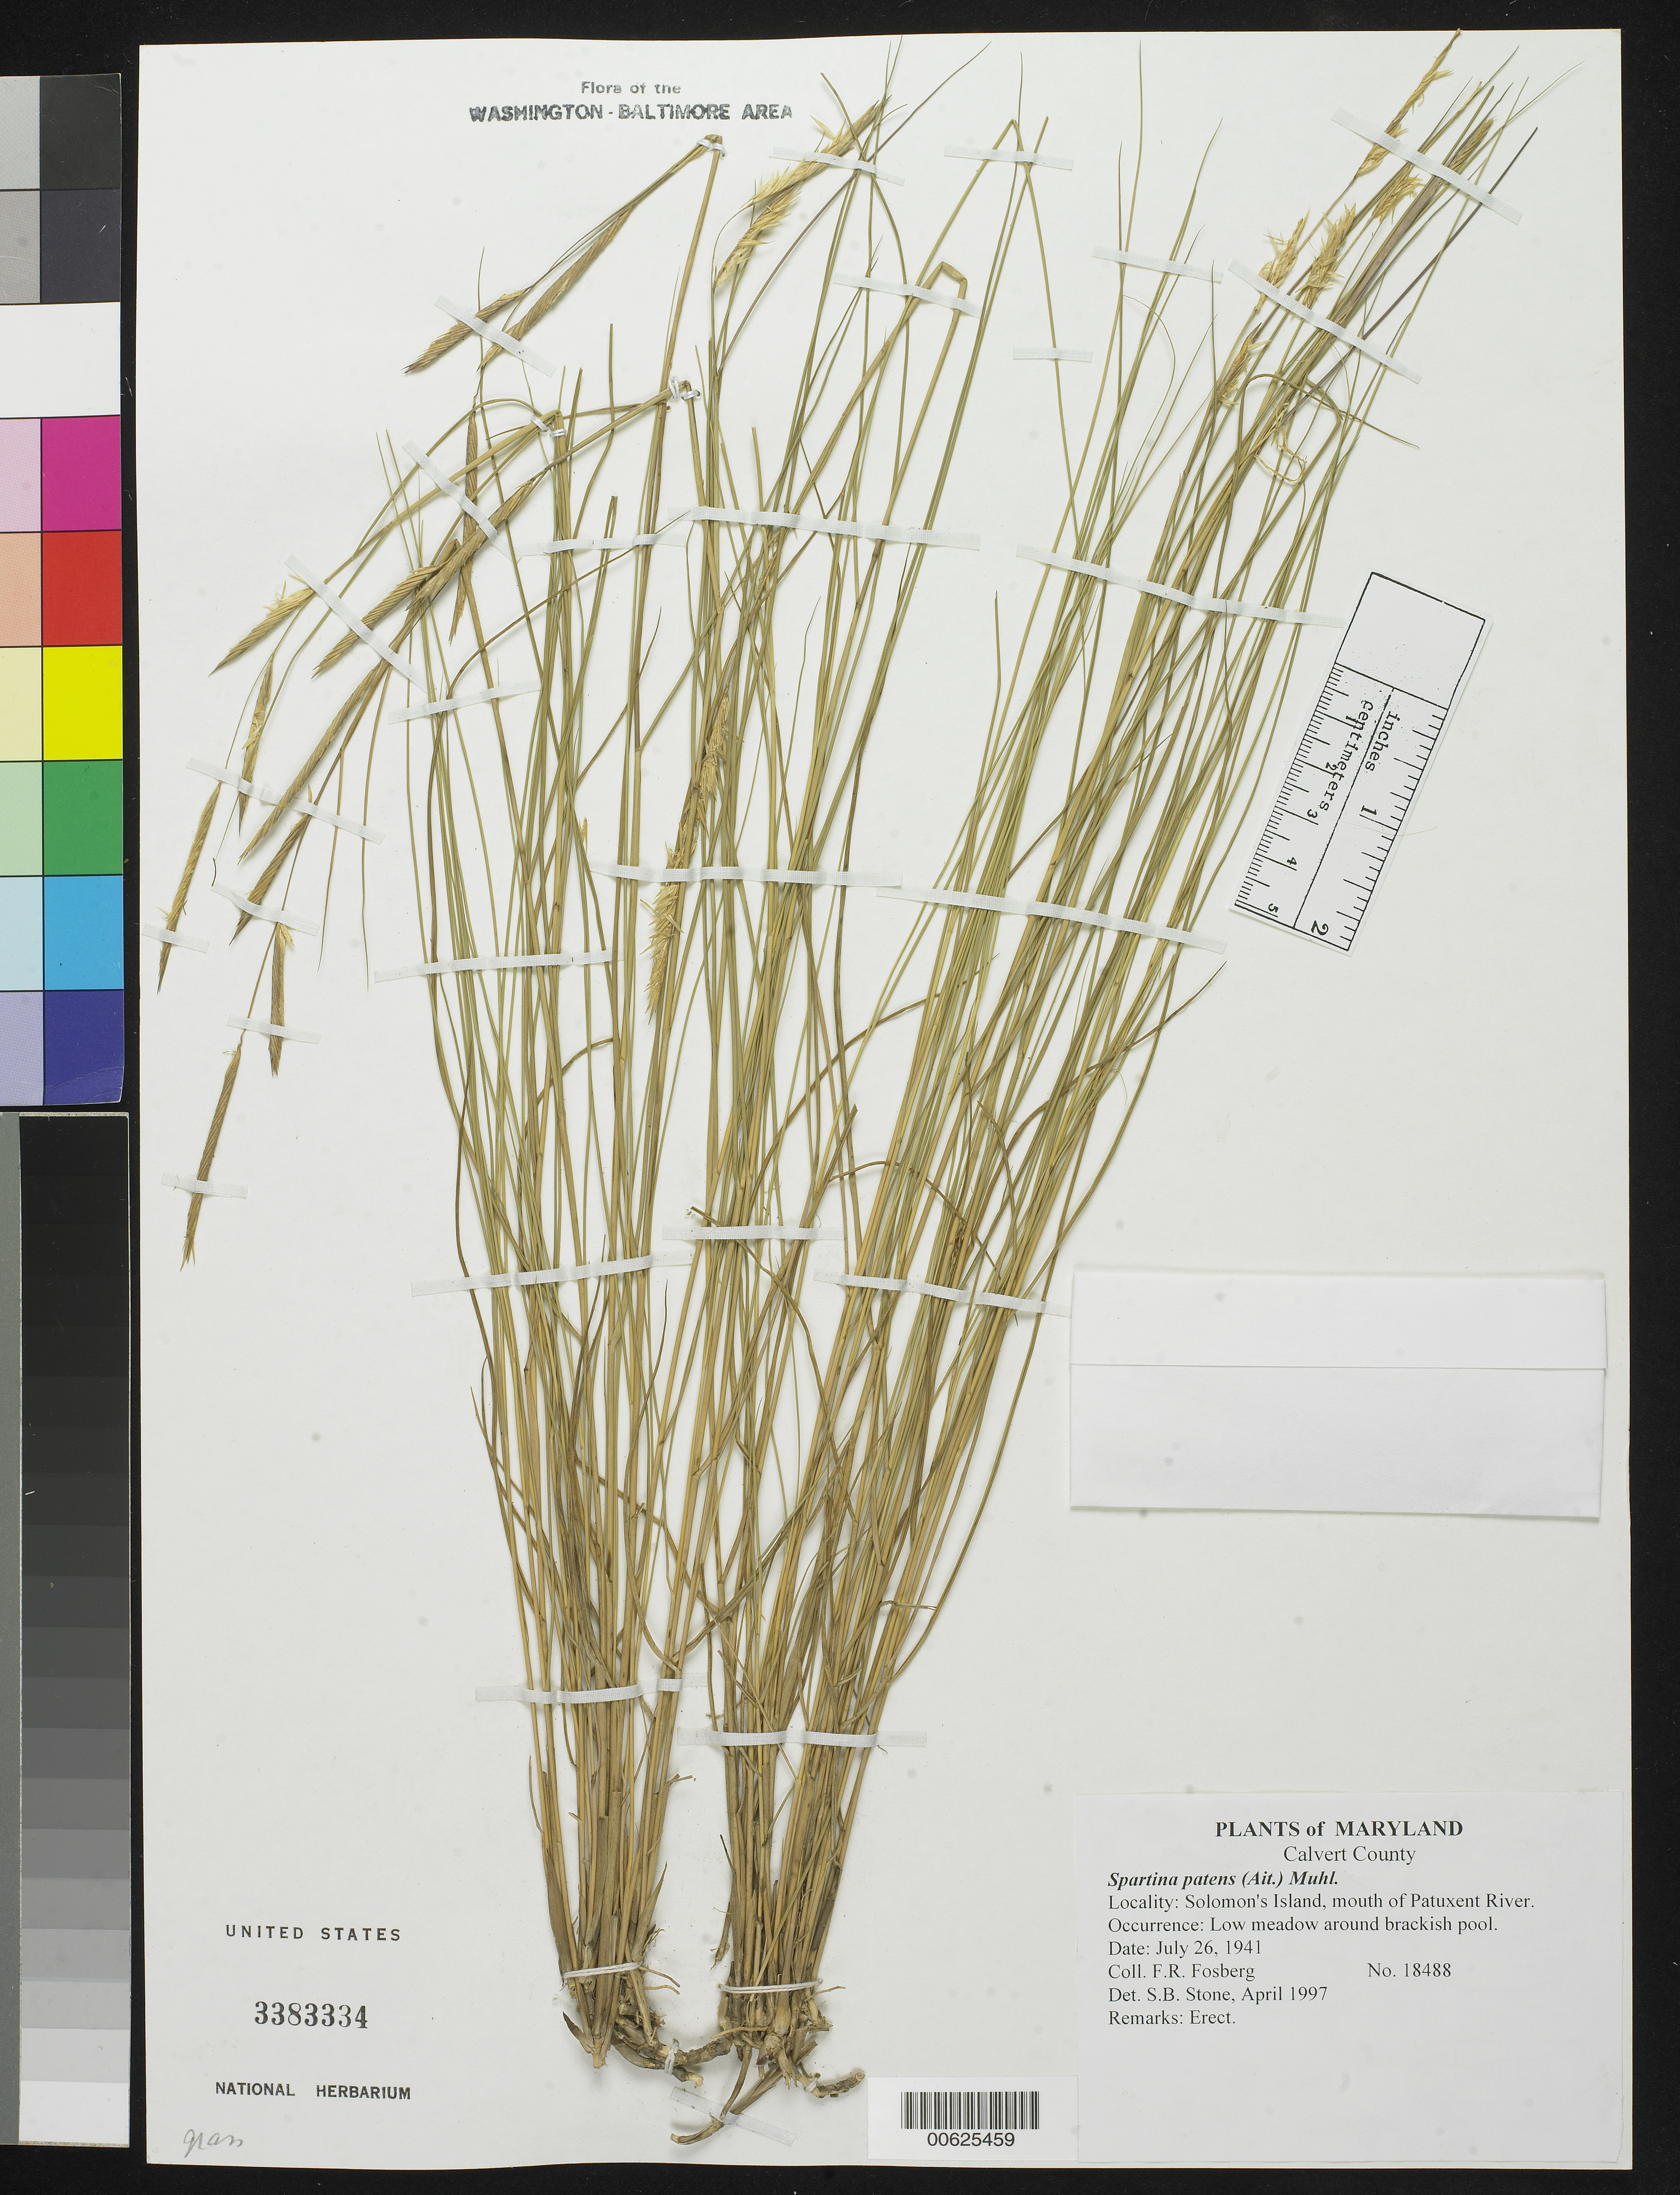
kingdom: Plantae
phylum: Tracheophyta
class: Liliopsida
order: Poales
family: Poaceae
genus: Spartina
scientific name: Spartina patens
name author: (Aiton) Muhl.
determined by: Stone, S. B.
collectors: F. R. Fosberg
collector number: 18488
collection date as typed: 26 Jul 1941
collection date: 1941-07-26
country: United States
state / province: Maryland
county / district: Calvert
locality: Solomon's Island, mouth of Patuxent River.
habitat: Low meadow around brackish pool.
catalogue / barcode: US 3383334